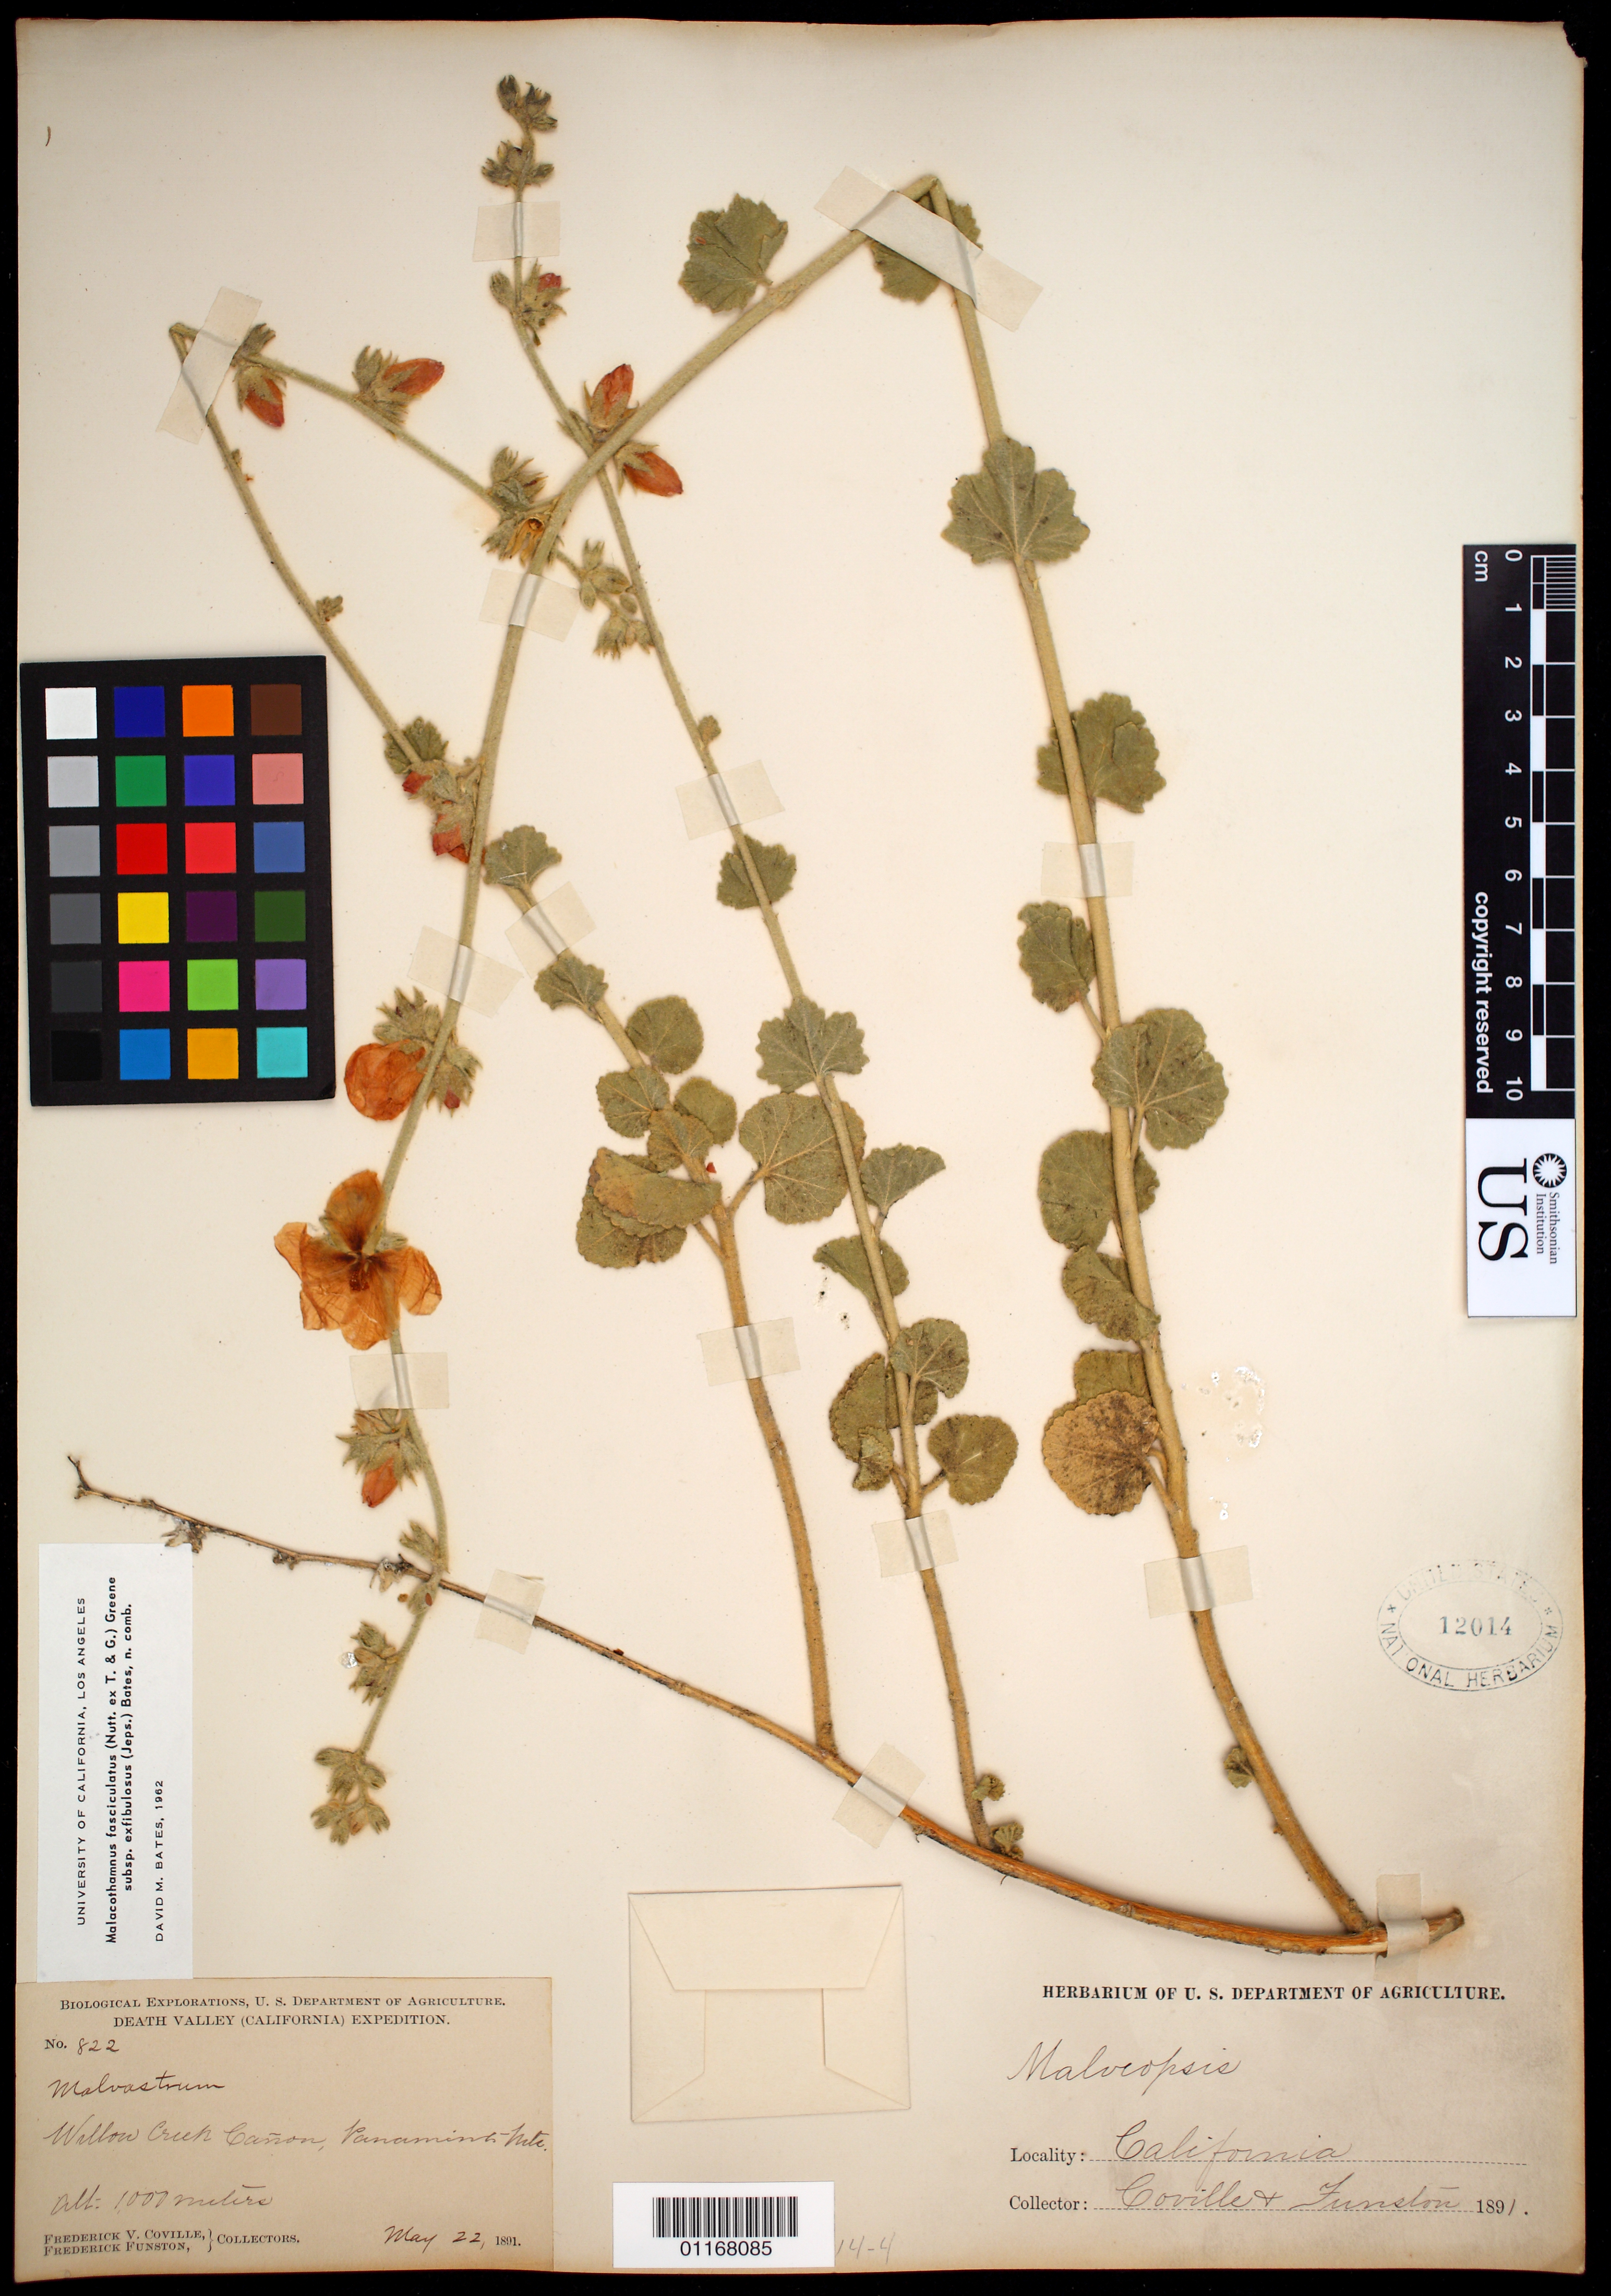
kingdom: Plantae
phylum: Tracheophyta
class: Magnoliopsida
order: Malvales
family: Malvaceae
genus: Malacothamnus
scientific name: Malacothamnus fasciculatus subsp. exfibulosus (Jeps.) D.M. Bates, ined.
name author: (Jeps.) D.M. Bates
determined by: Bates, D. M.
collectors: F. V. Coville & F. Funston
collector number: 822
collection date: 1891-05-22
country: United States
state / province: California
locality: Willow Creek Canyon, Panamint Mountains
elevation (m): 1000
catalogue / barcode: US 12014